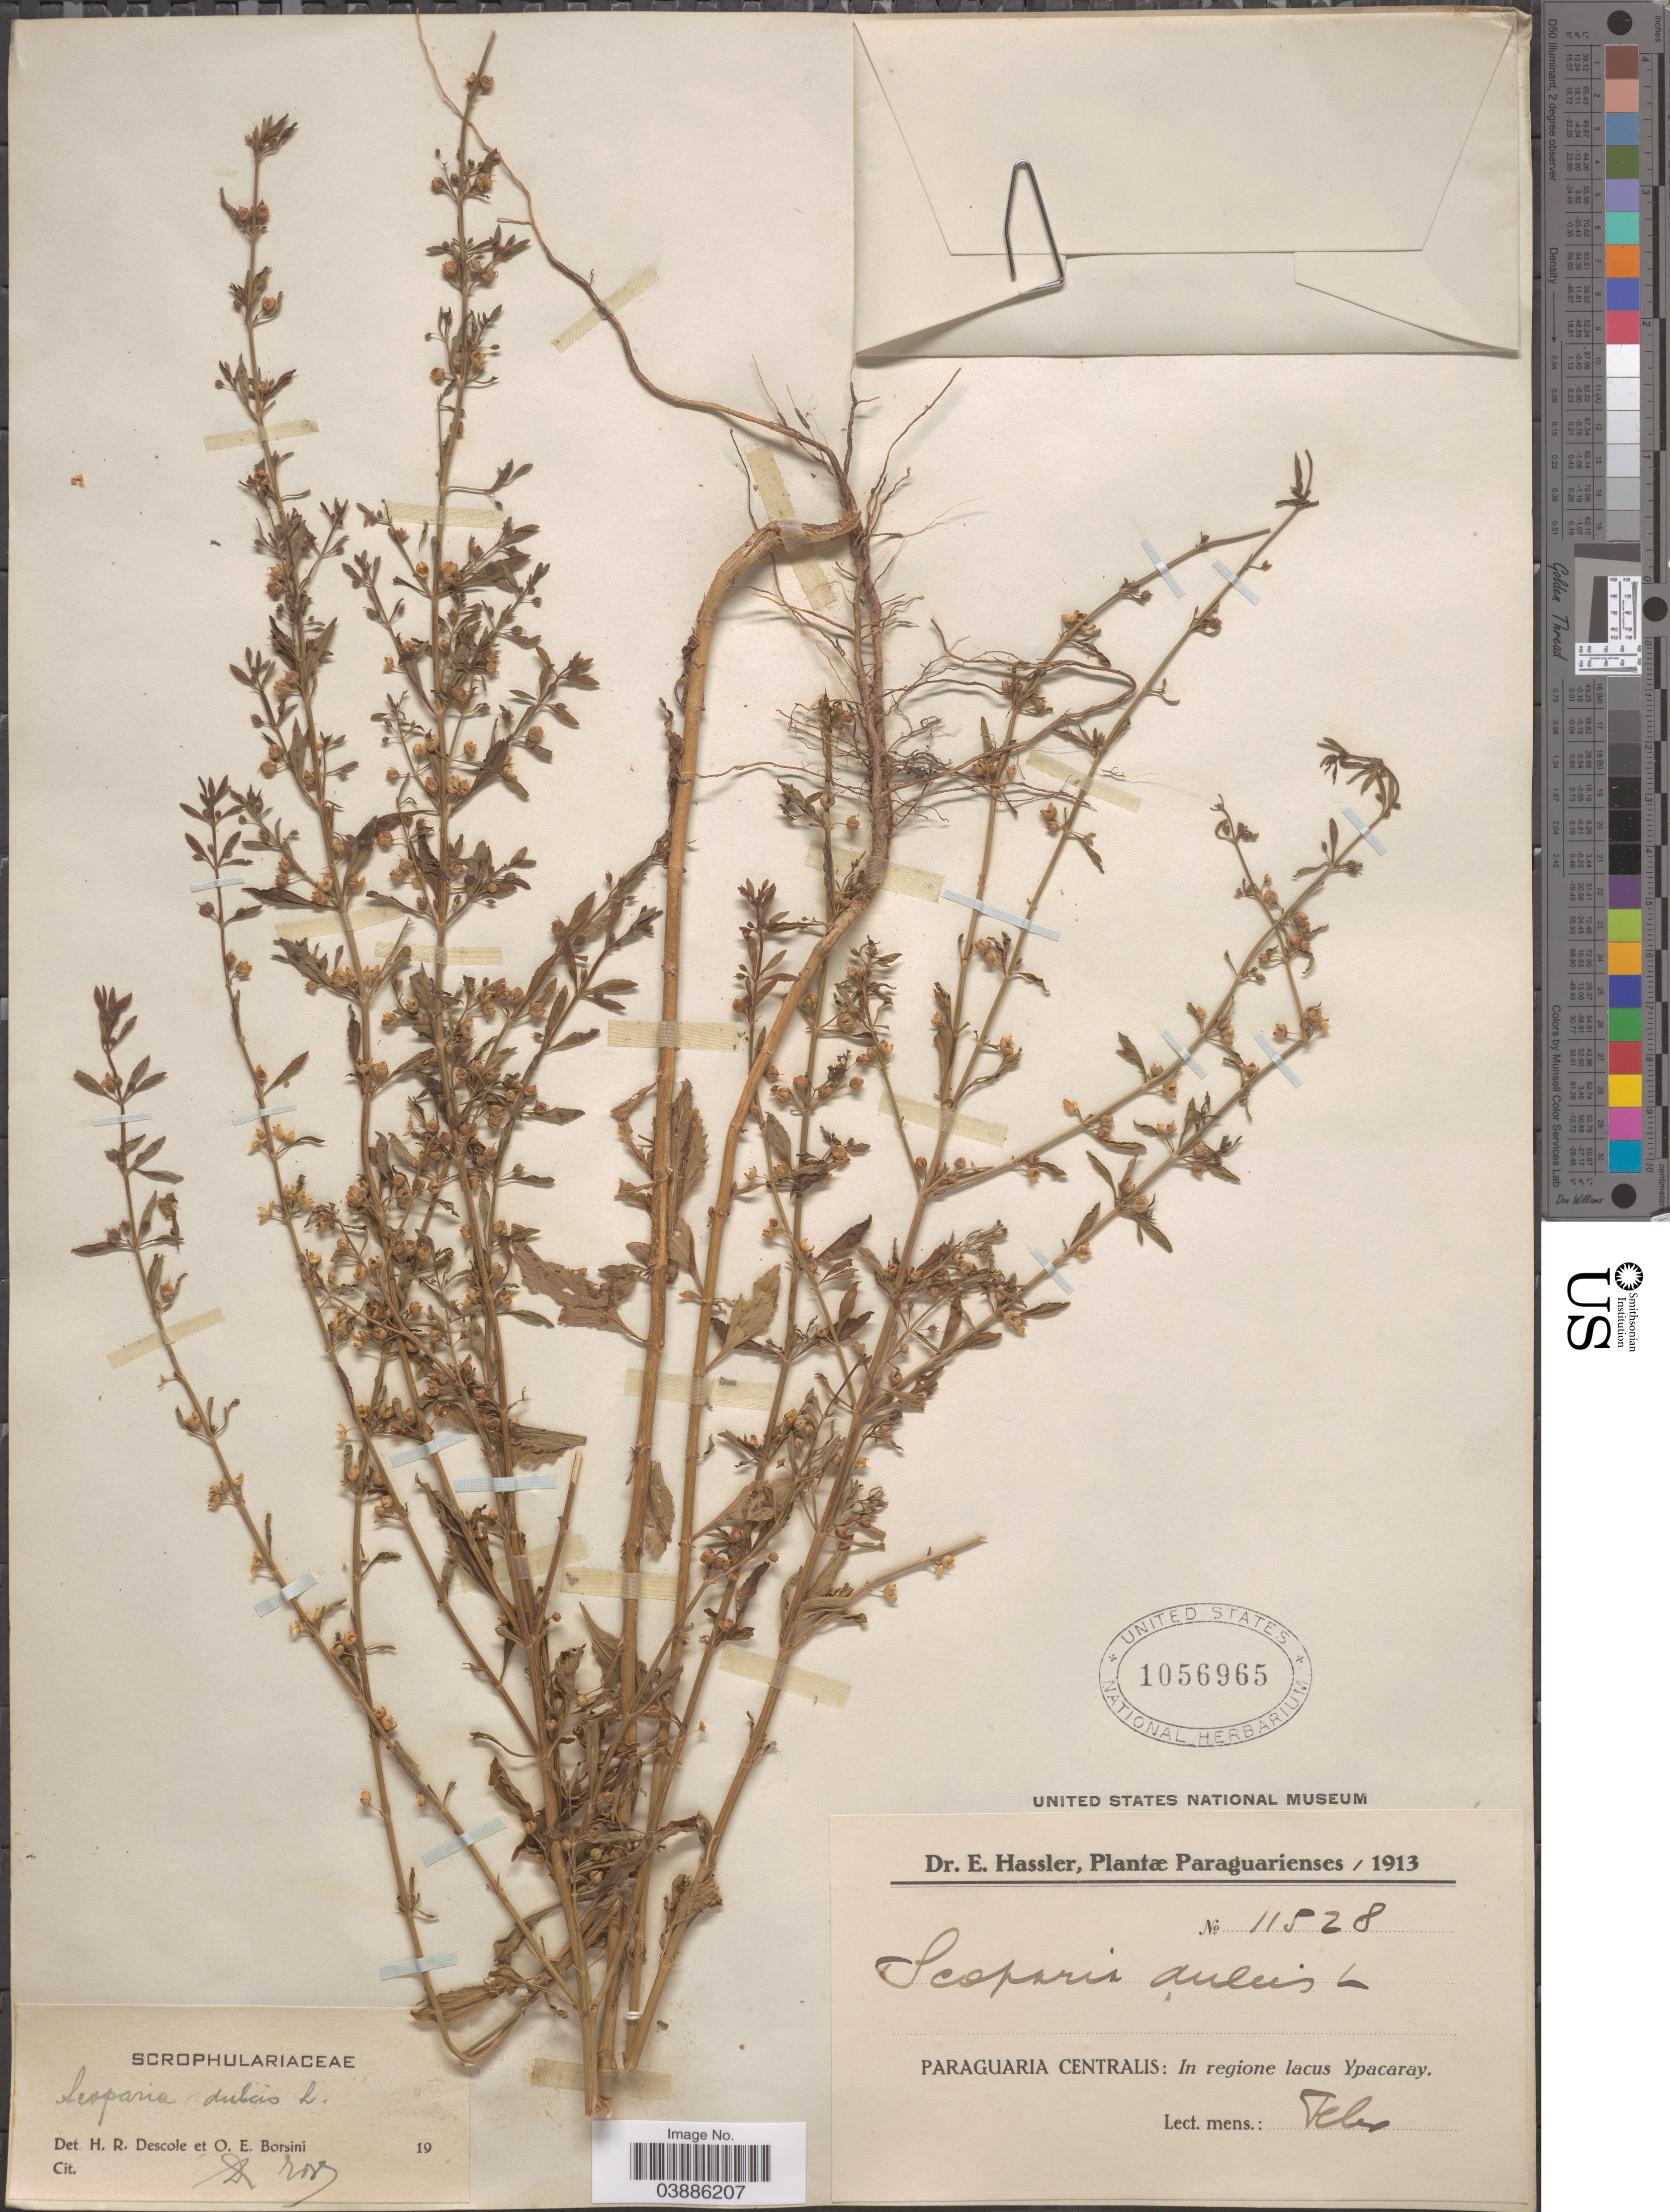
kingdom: Plantae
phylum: Tracheophyta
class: Magnoliopsida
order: Lamiales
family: Plantaginaceae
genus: Scoparia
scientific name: Scoparia dulcis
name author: L.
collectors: E. Hassler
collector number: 11528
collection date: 1913-02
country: Paraguay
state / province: Central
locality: Paraguaria Centralis: In regione Ypacaray.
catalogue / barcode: US 1056965